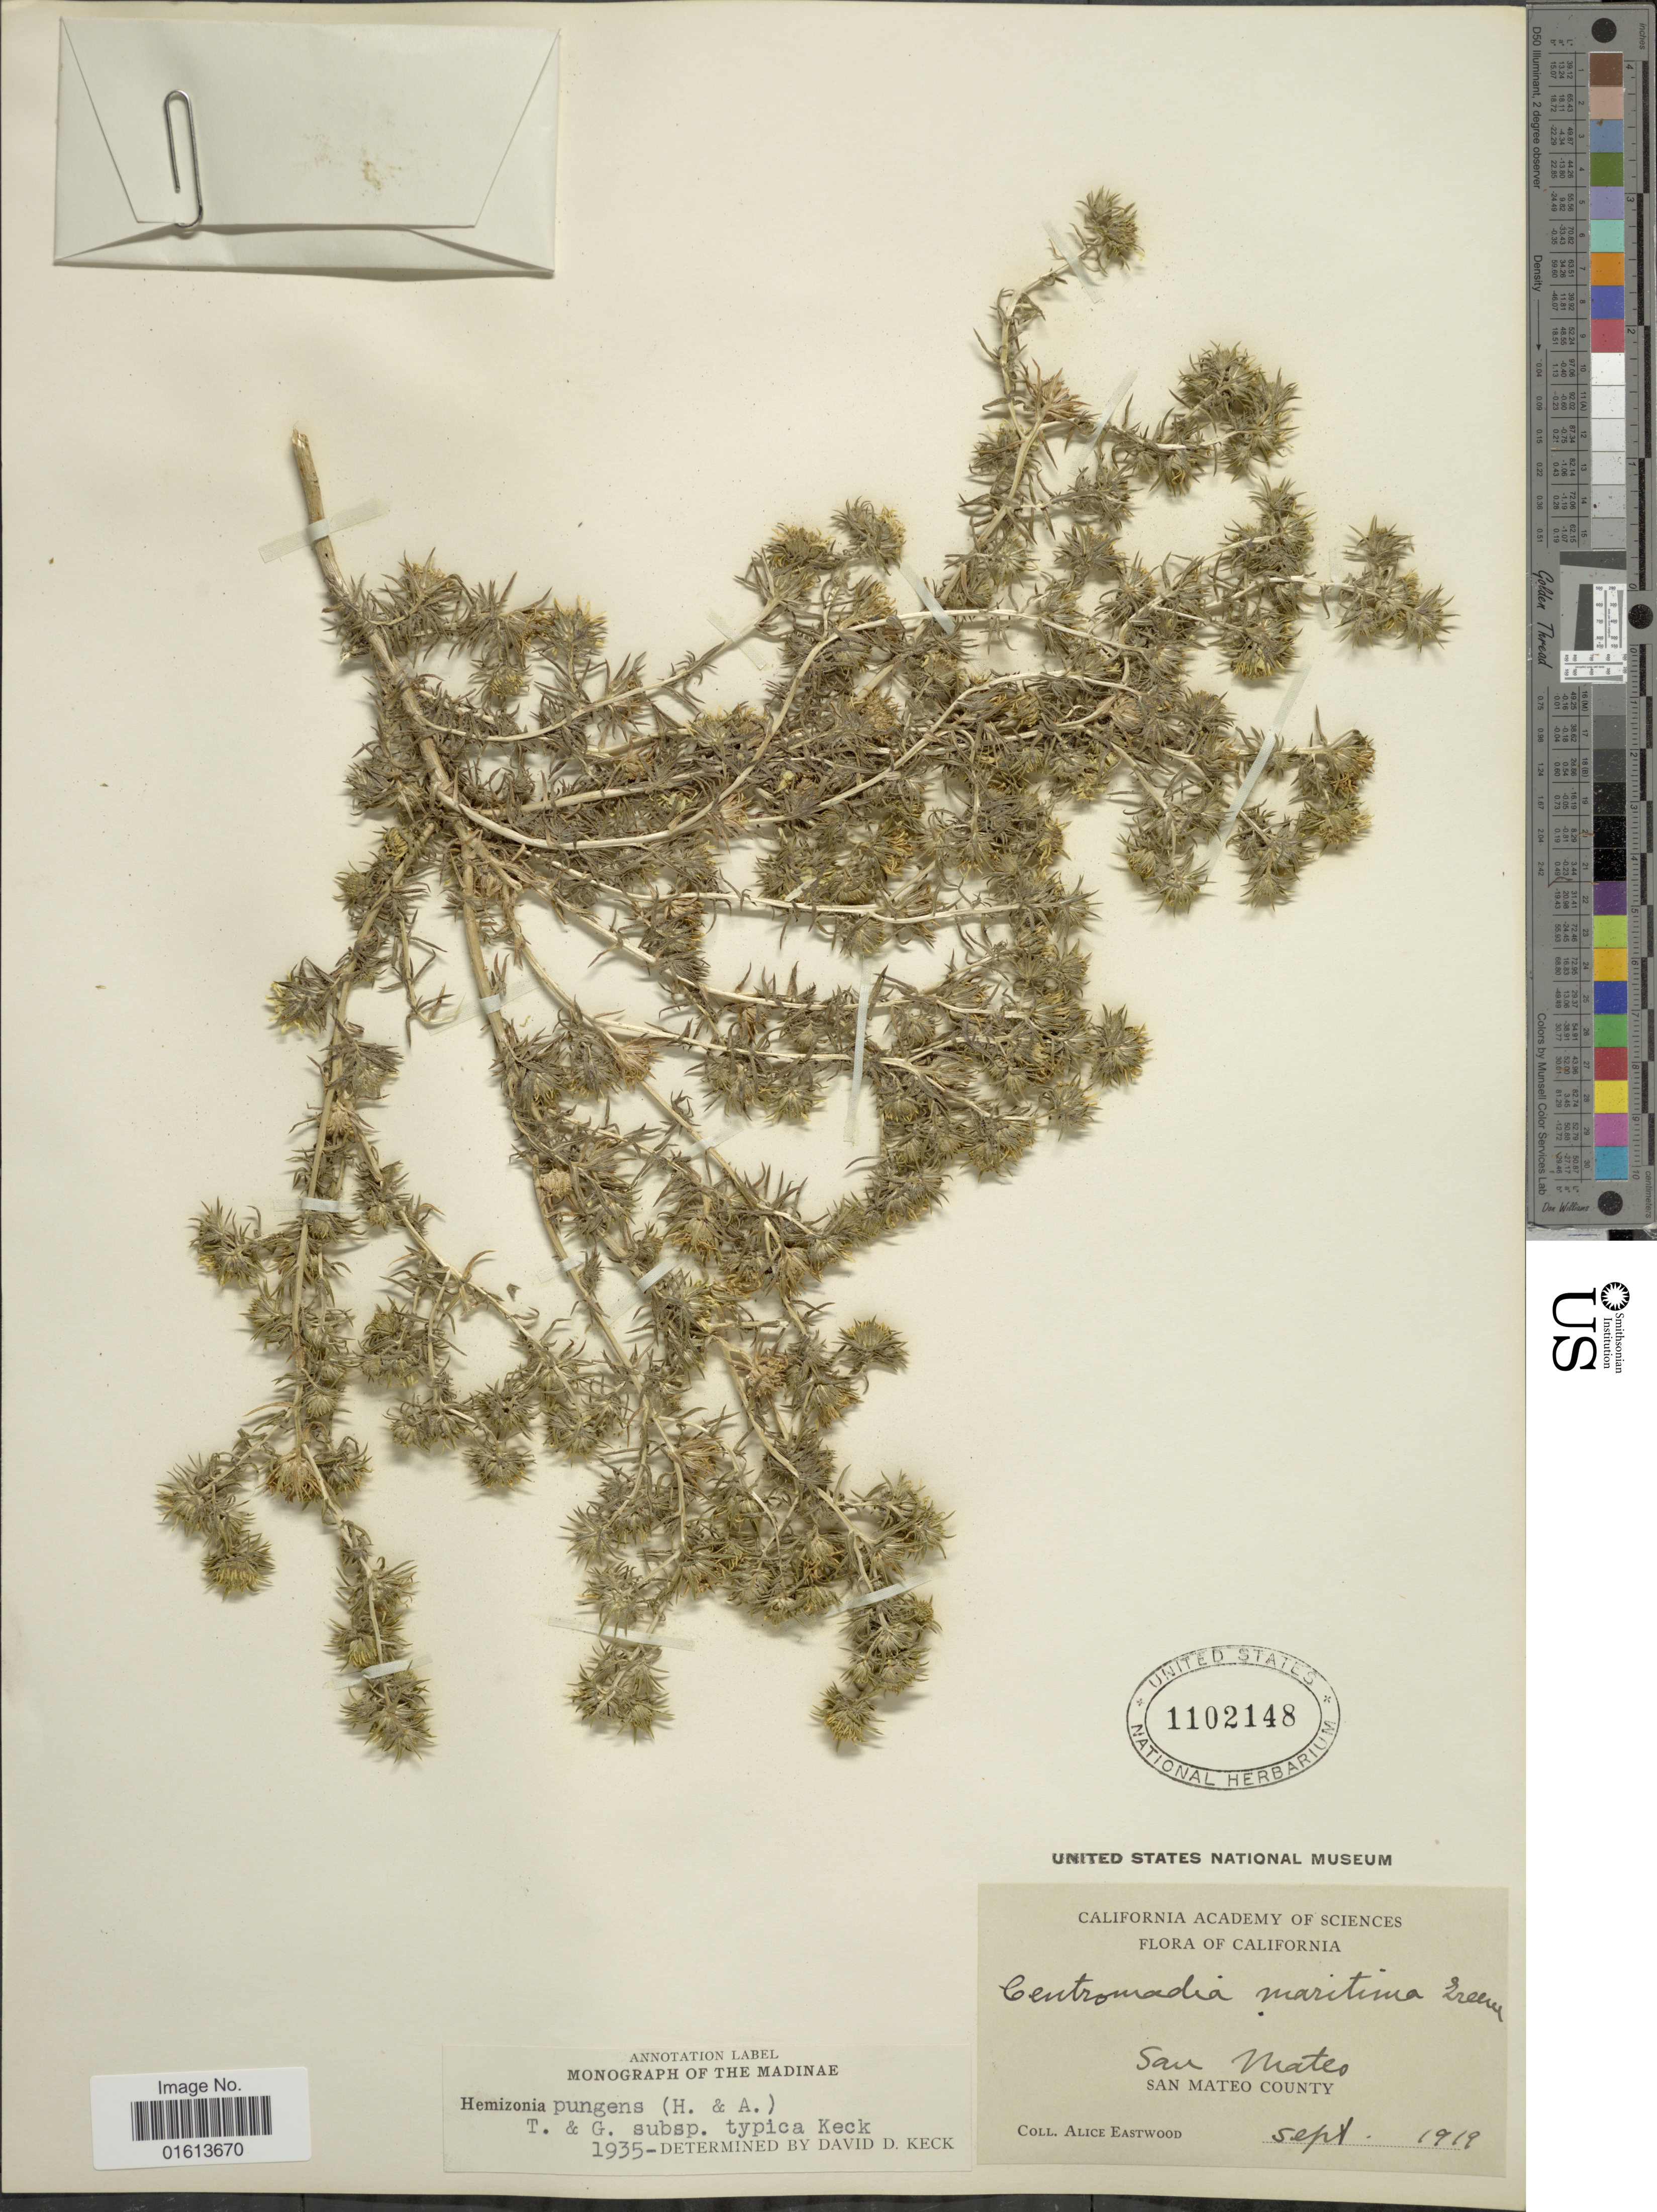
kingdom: Plantae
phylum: Tracheophyta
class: Magnoliopsida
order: Asterales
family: Asteraceae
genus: Centromadia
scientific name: Centromadia pungens subsp. pungens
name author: Hook. & Arn.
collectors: A. Eastwood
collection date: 1919-09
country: United States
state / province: California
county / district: San Mateo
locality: California. San Mateo. San Mateo County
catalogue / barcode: US 1102148